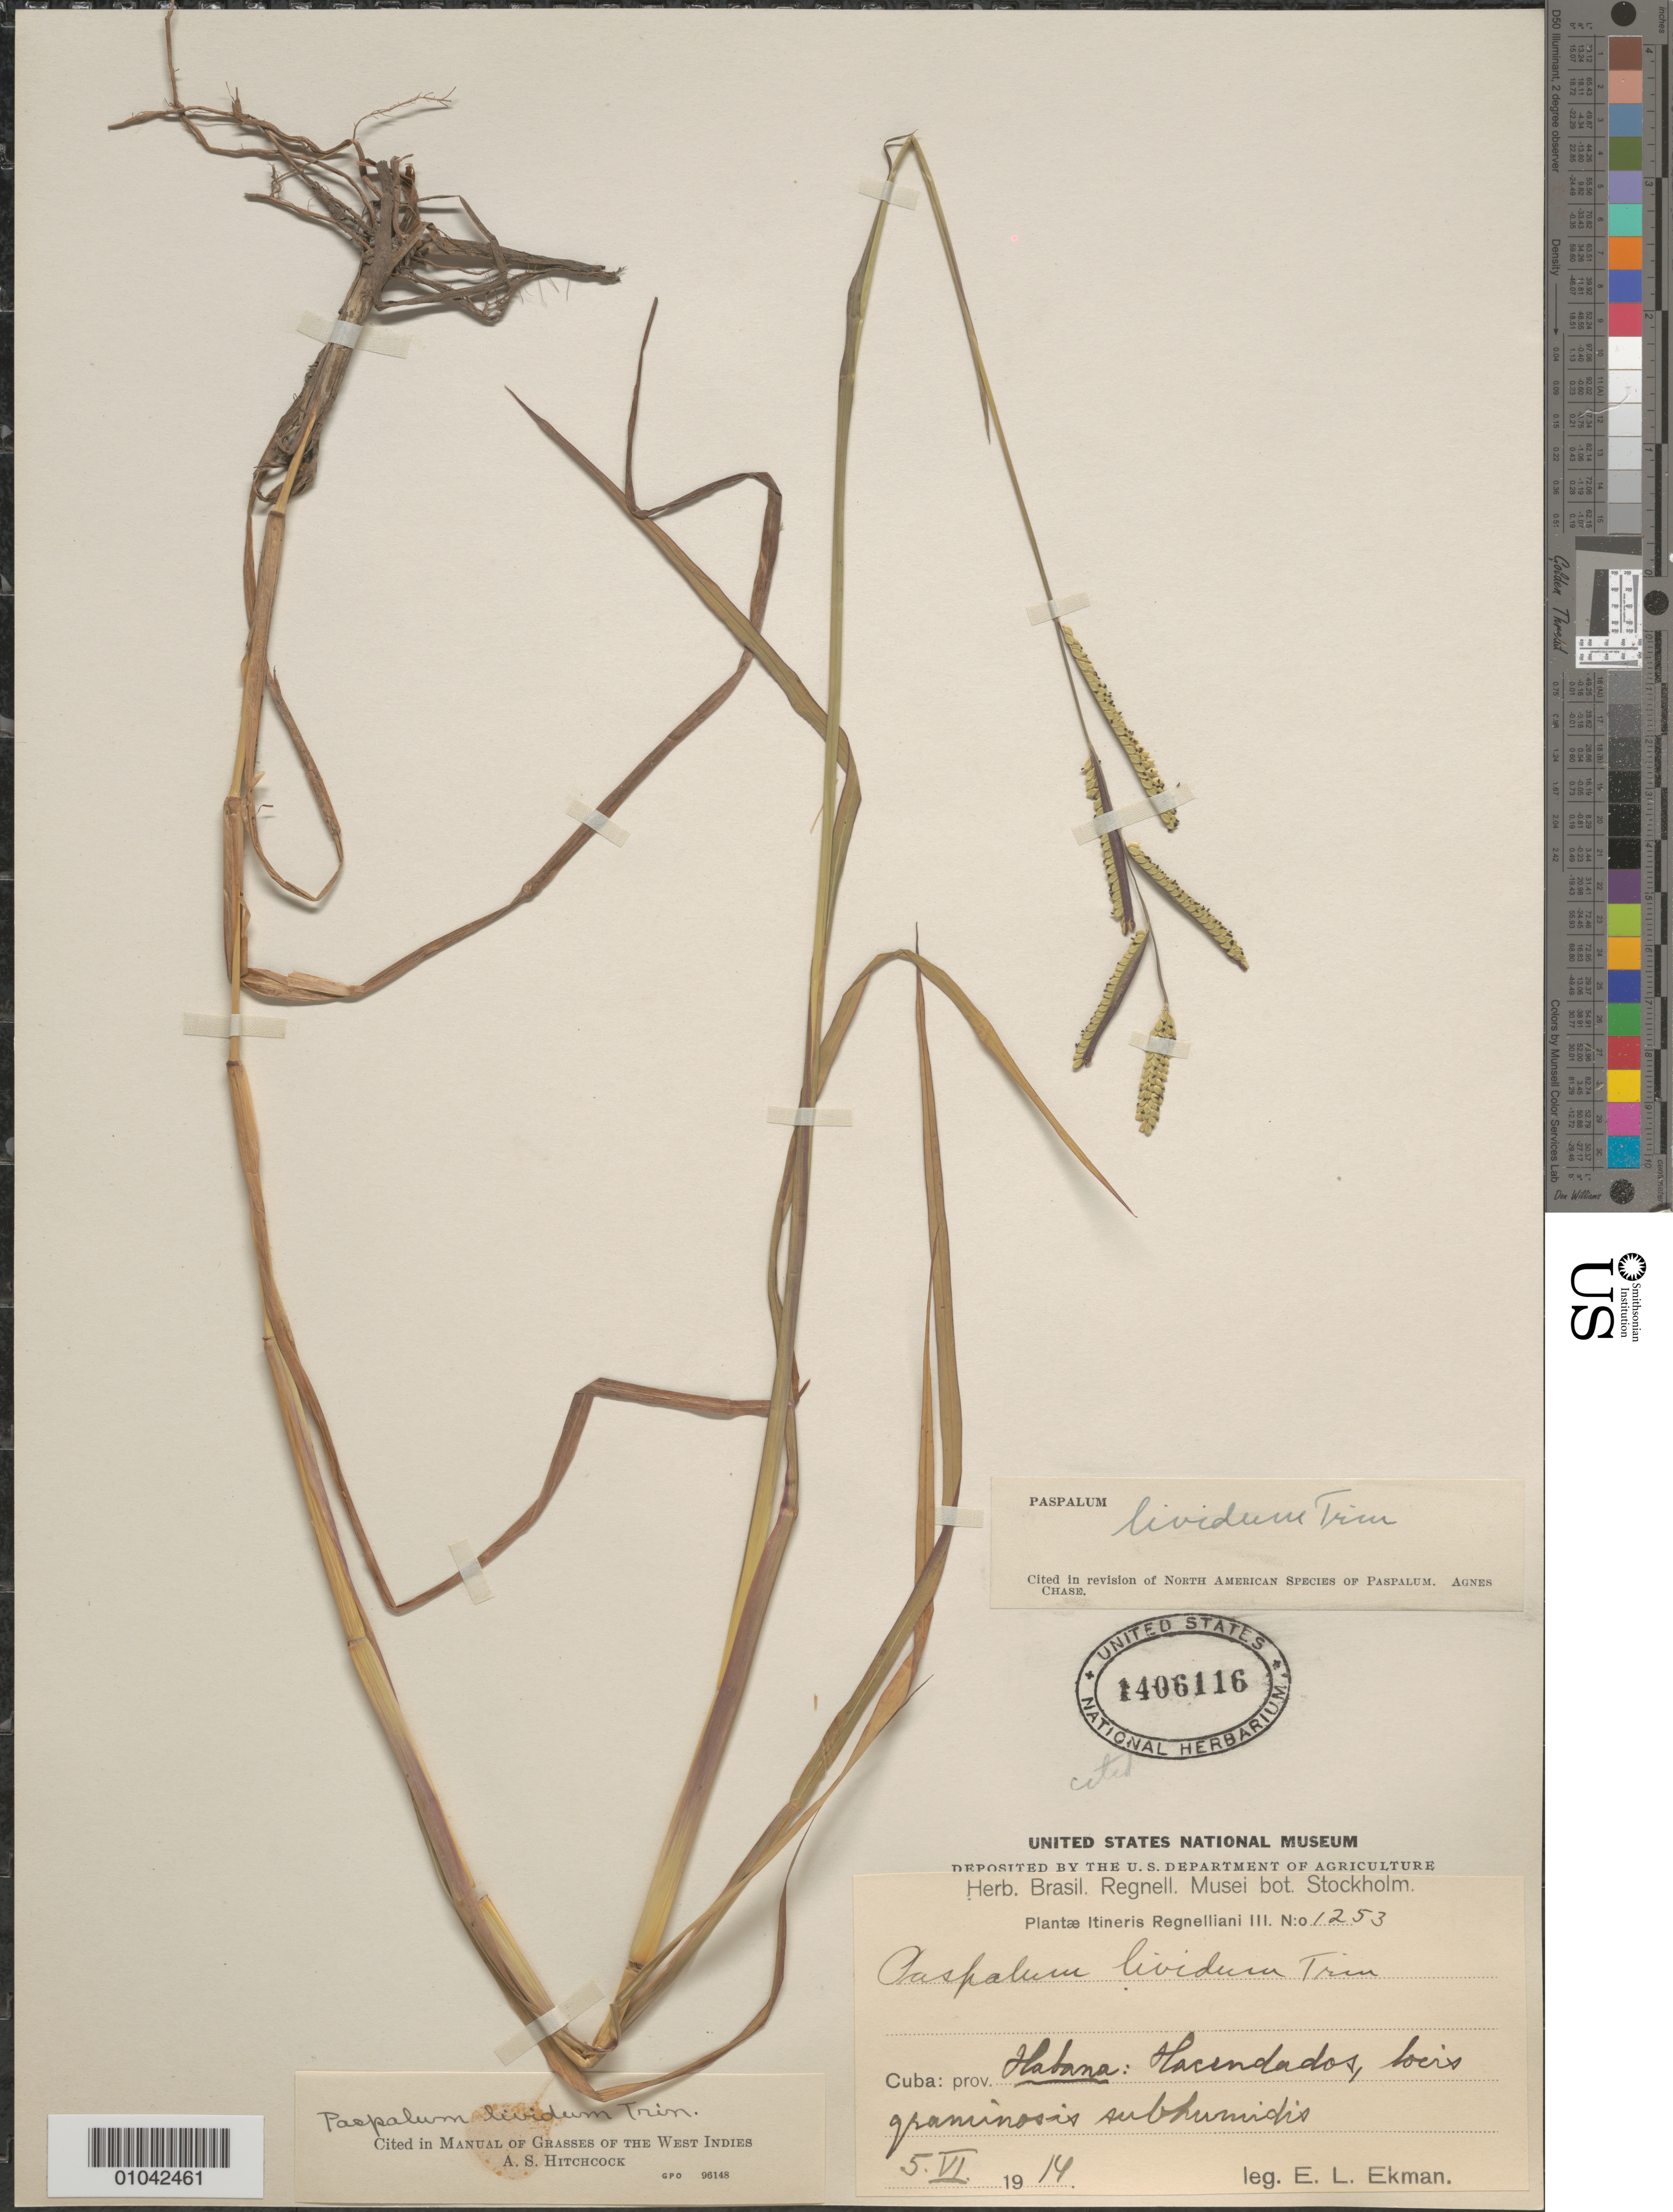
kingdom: Plantae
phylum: Tracheophyta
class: Liliopsida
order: Poales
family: Poaceae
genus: Paspalum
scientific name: Paspalum lividum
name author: Trin. ex Schltdl.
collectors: E. L. Ekman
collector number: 1253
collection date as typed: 05 Jun 1914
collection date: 1914-06-05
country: Cuba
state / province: La Habana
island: Cuba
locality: Hacendados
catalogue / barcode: US 1406116